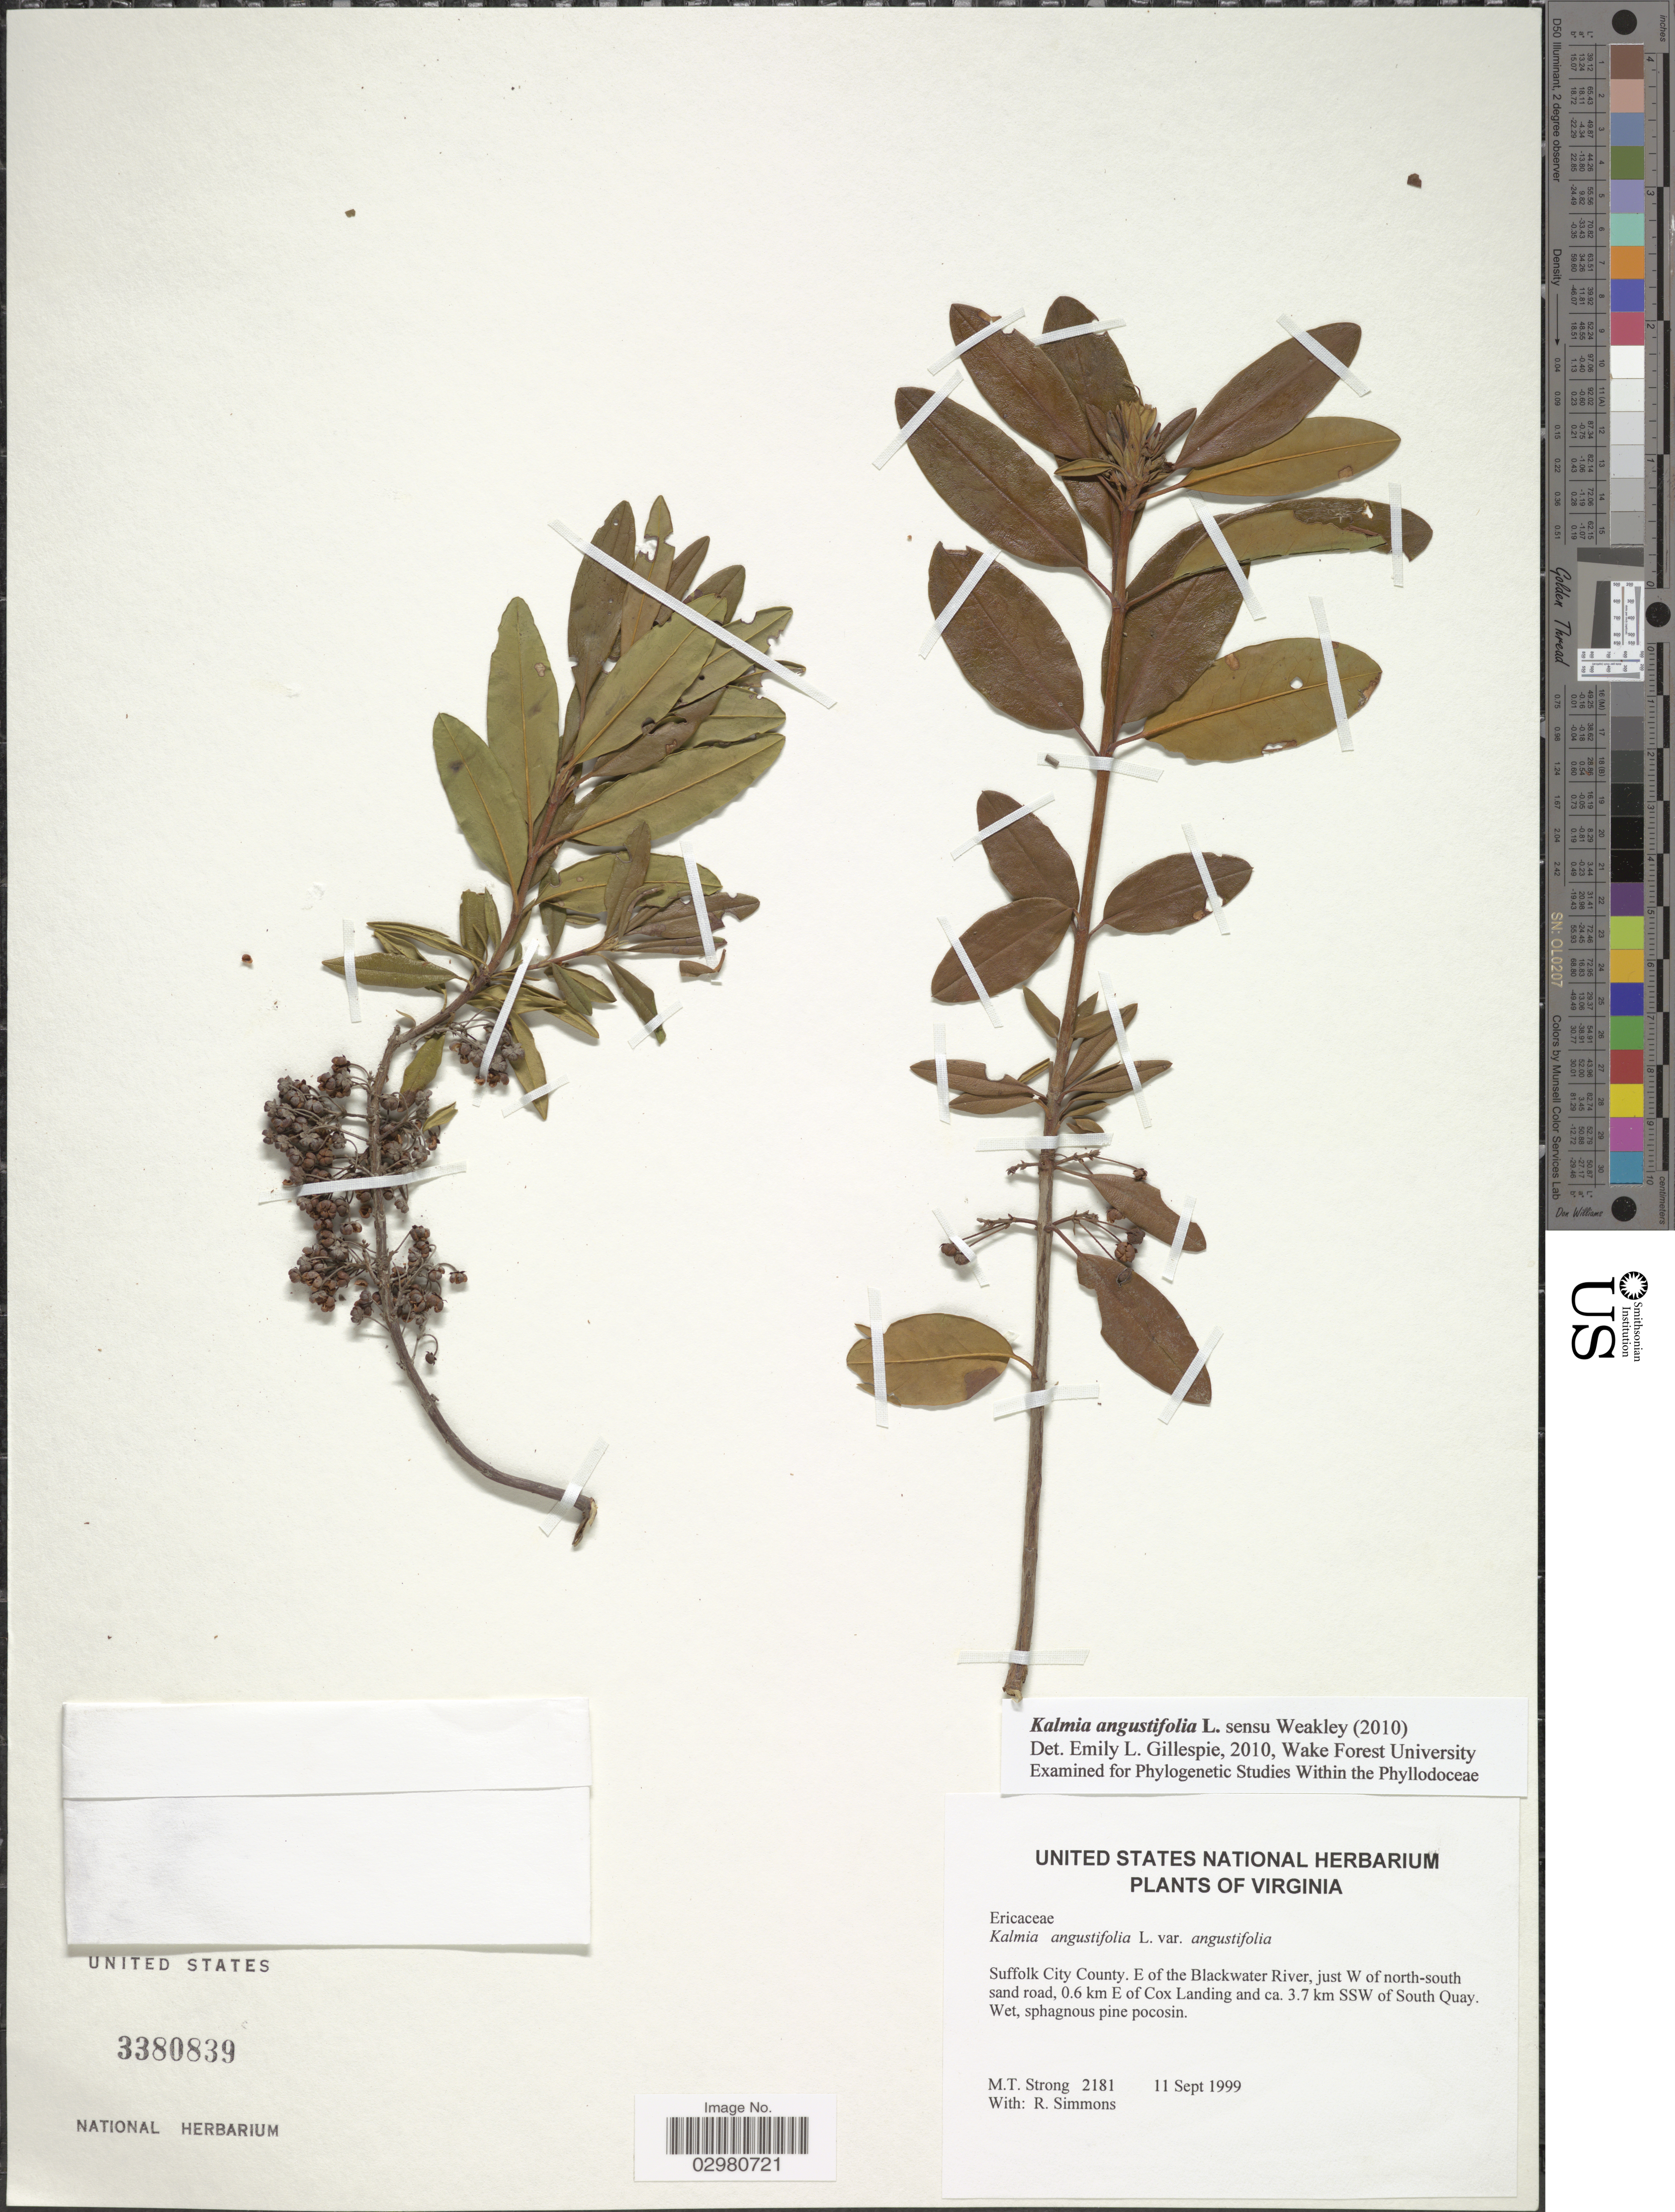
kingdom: Plantae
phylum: Tracheophyta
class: Magnoliopsida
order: Ericales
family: Ericaceae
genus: Kalmia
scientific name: Kalmia angustifolia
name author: L.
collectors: M. T. Strong & R. Simmons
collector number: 2181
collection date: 1999-09-11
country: United States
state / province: Virginia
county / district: City of Suffolk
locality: Suffolk City County. E of the Blackwater River, just W of north-south sand road, 0.6 km E of Cox Landing and ca. 3.7 km SSW of South Quay.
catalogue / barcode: US 3380839